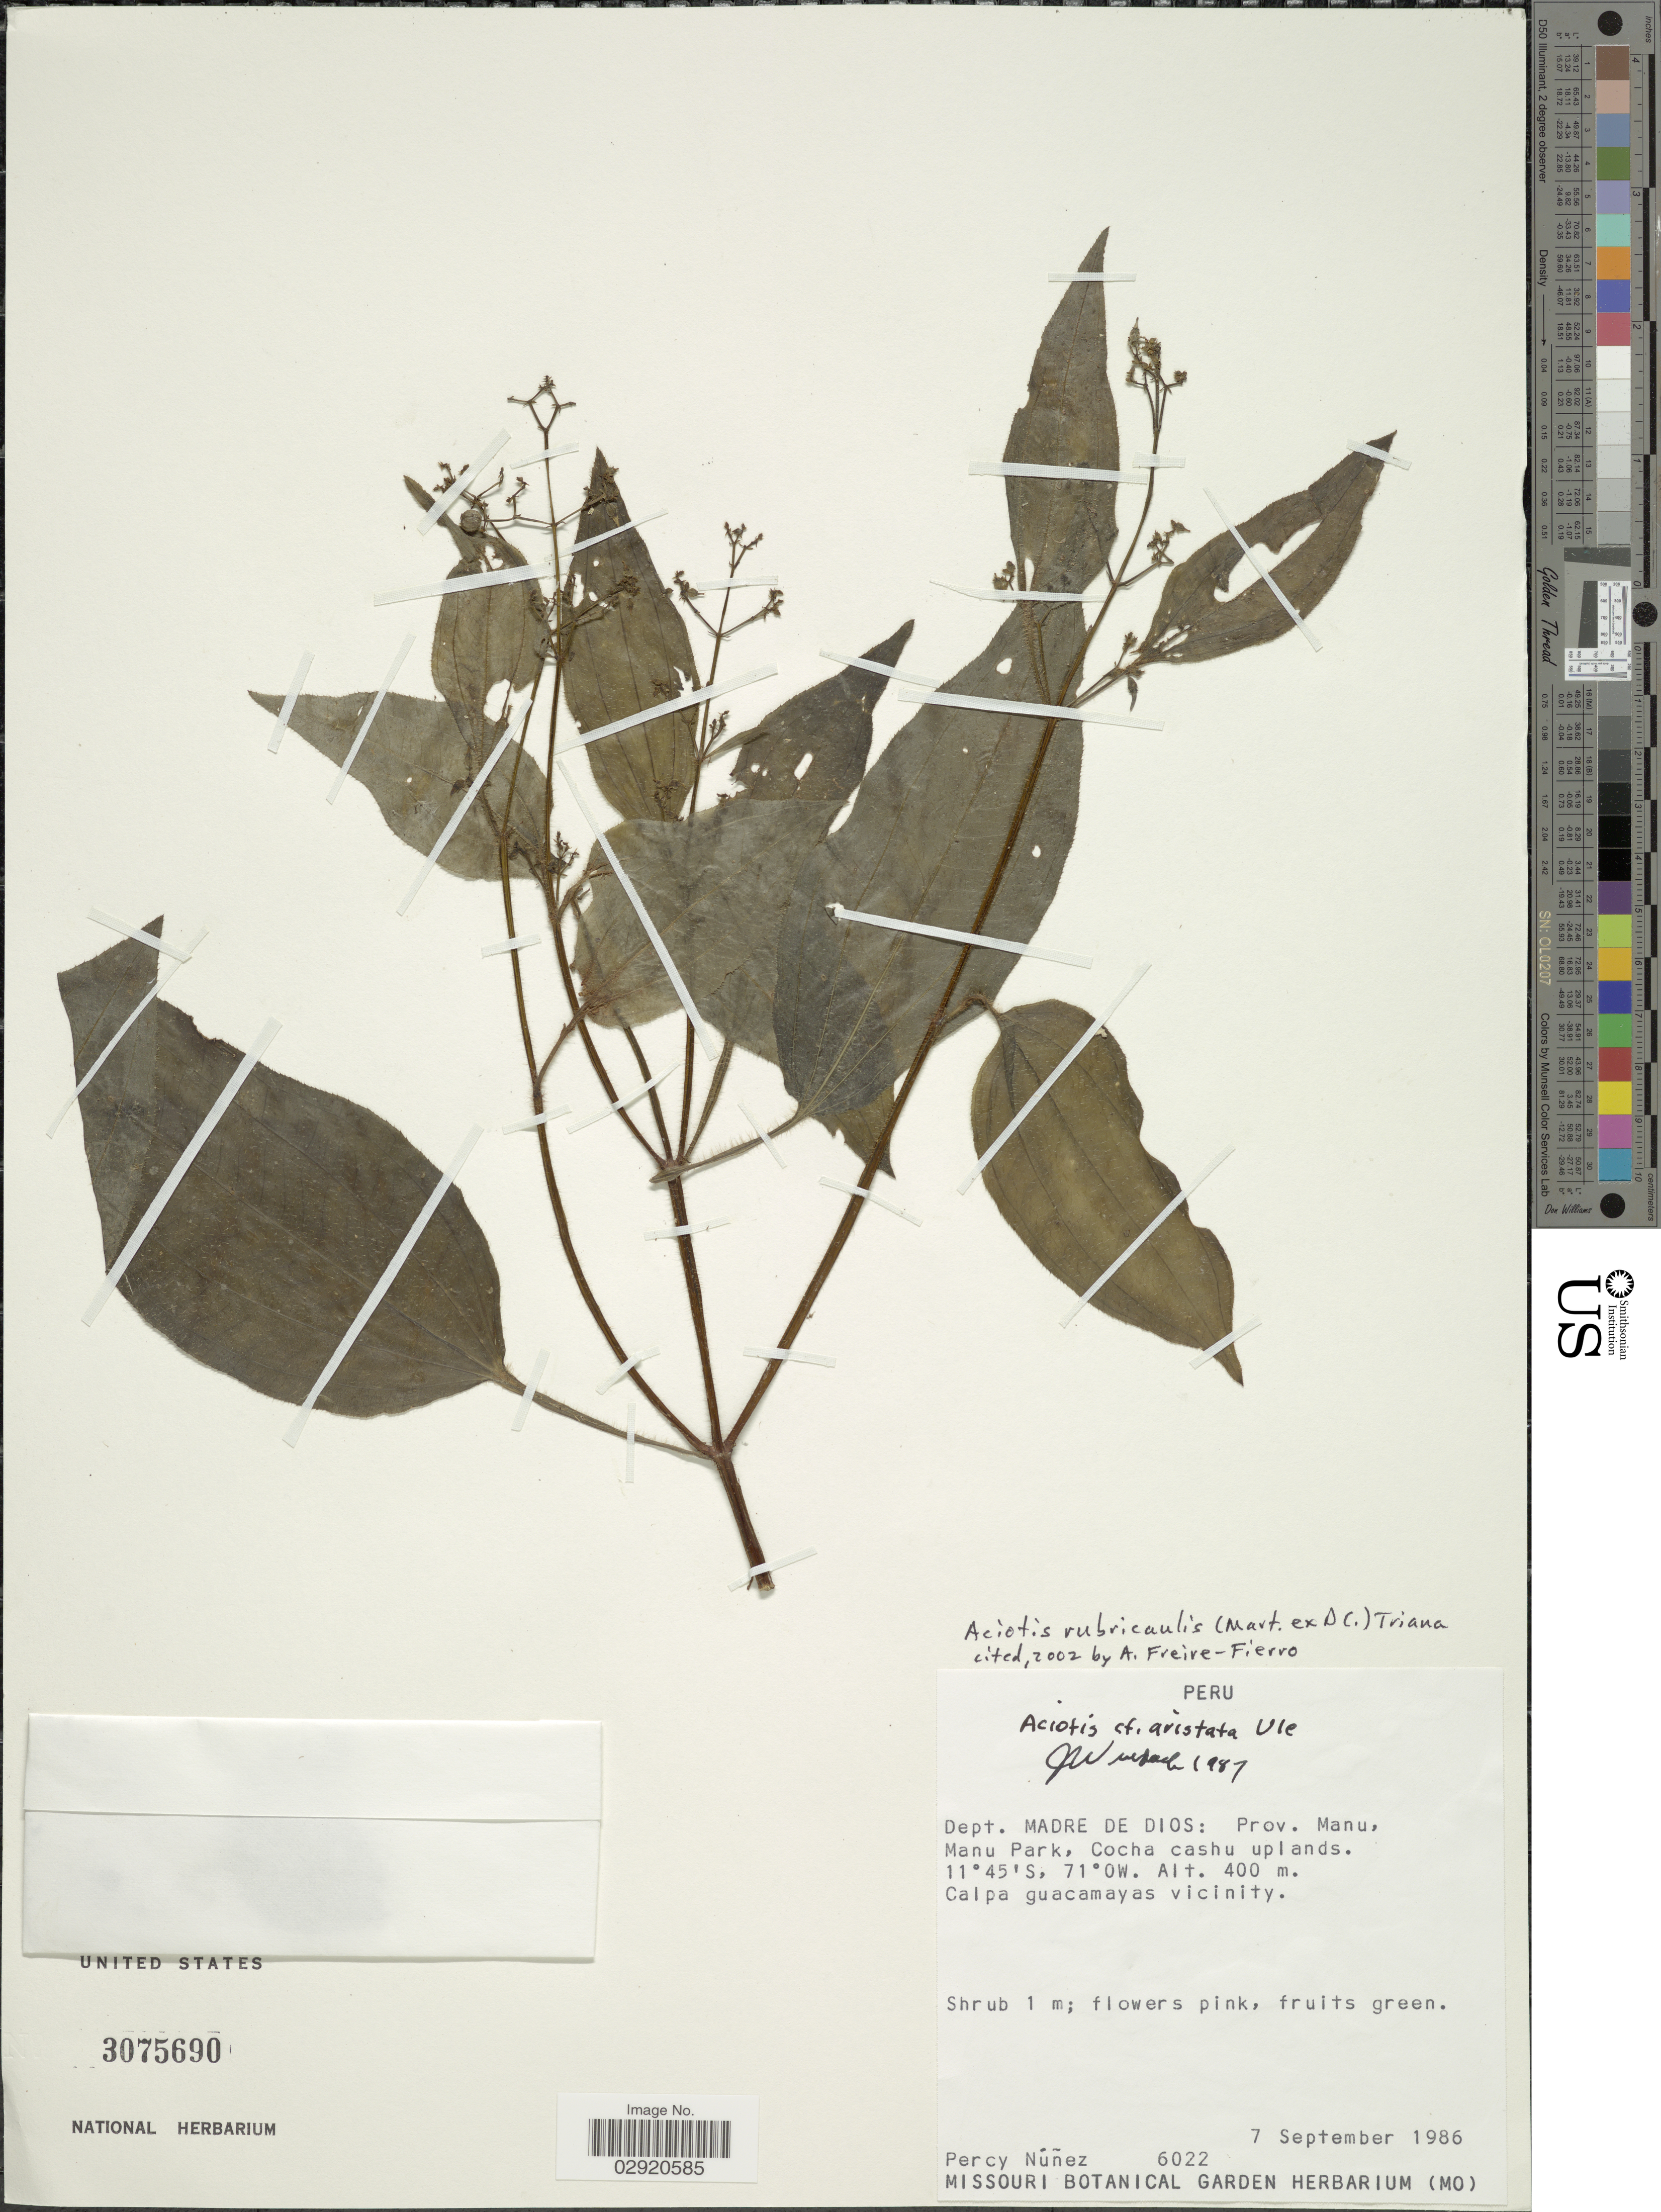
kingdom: Plantae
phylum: Tracheophyta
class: Magnoliopsida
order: Myrtales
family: Melastomataceae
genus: Aciotis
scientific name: Aciotis rubricaulis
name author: (Mart. ex DC.) Triana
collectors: P. Nuñez V.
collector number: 6022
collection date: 1986-09-07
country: Peru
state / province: Madre de Dios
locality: Dept. Madre de Dios: Prov. Manu, Manu Park, Cocha cashu uplands.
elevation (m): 400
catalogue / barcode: US 3075690